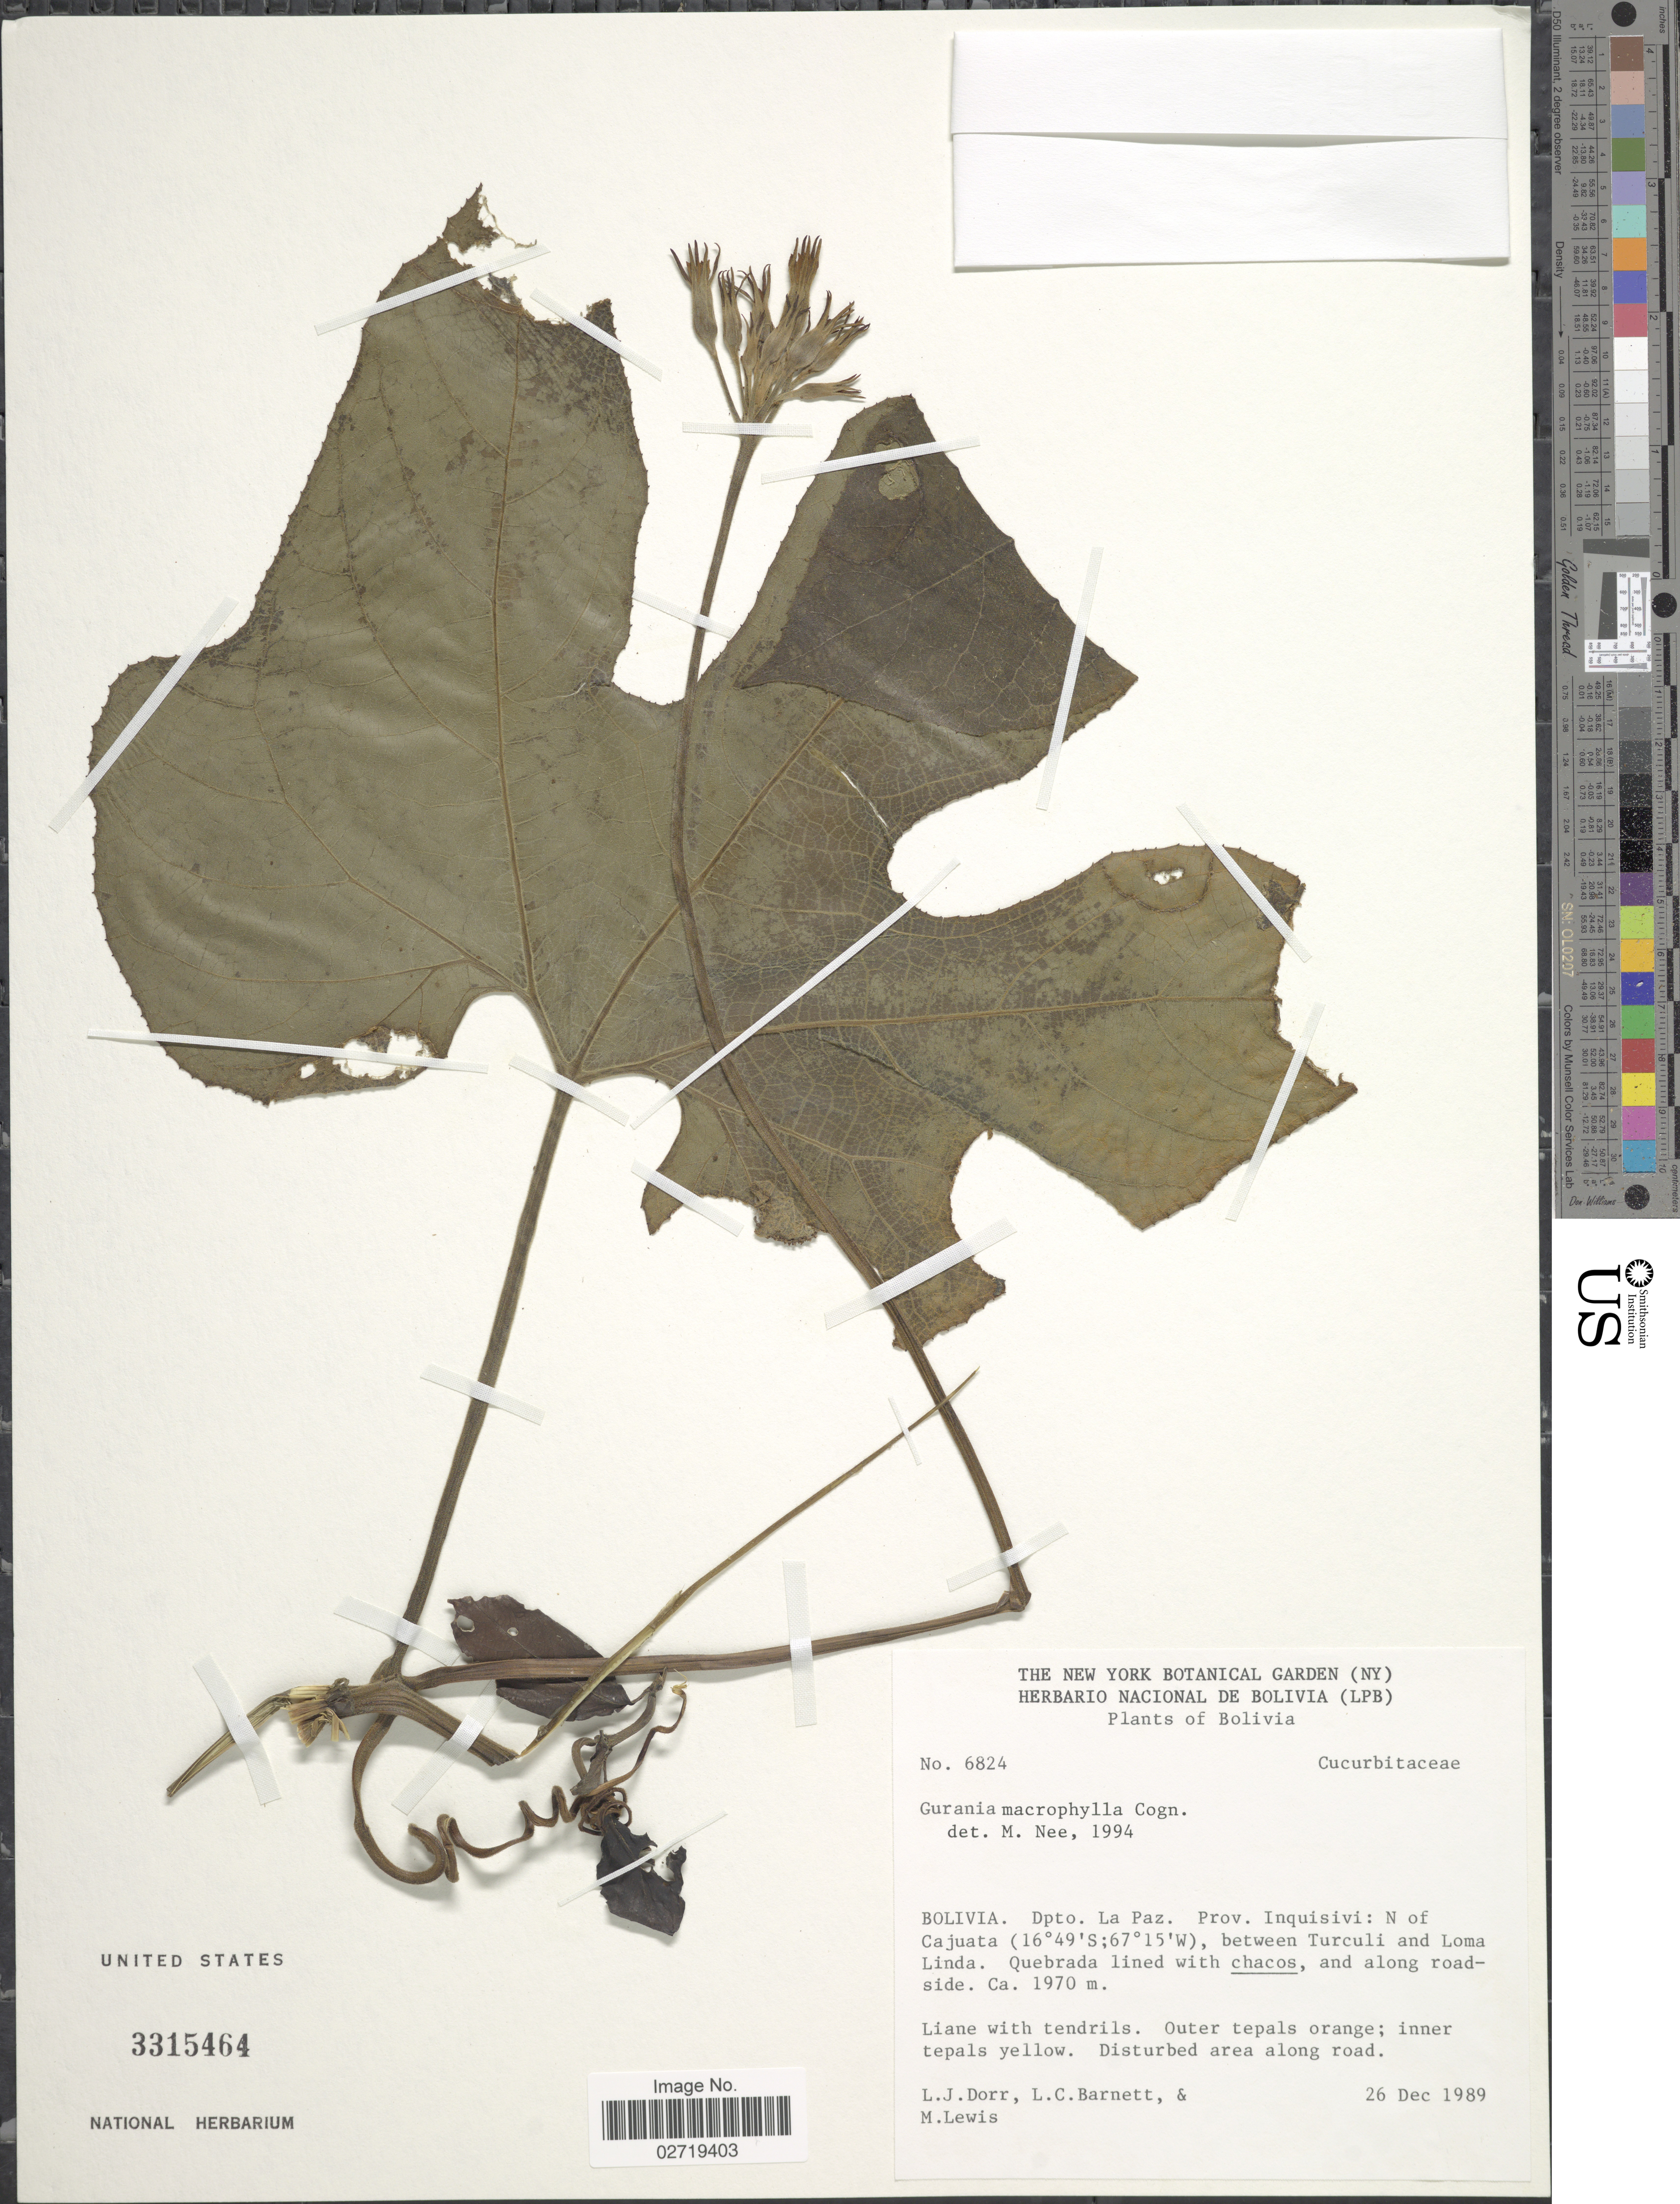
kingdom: Plantae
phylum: Tracheophyta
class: Magnoliopsida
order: Cucurbitales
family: Cucurbitaceae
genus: Gurania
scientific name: Gurania macrophylla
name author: Cogn.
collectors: L. J. Dorr, L. C. Barnett & M. Lewis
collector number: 6824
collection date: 1989-12-26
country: Bolivia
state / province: La Paz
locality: Dpto. La Paz. Prov. Inquisivi: N of Cajuta, between Turculi and Loma Linda. Quebrada lined with chacos, and along roadside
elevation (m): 1970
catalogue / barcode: US 3315464